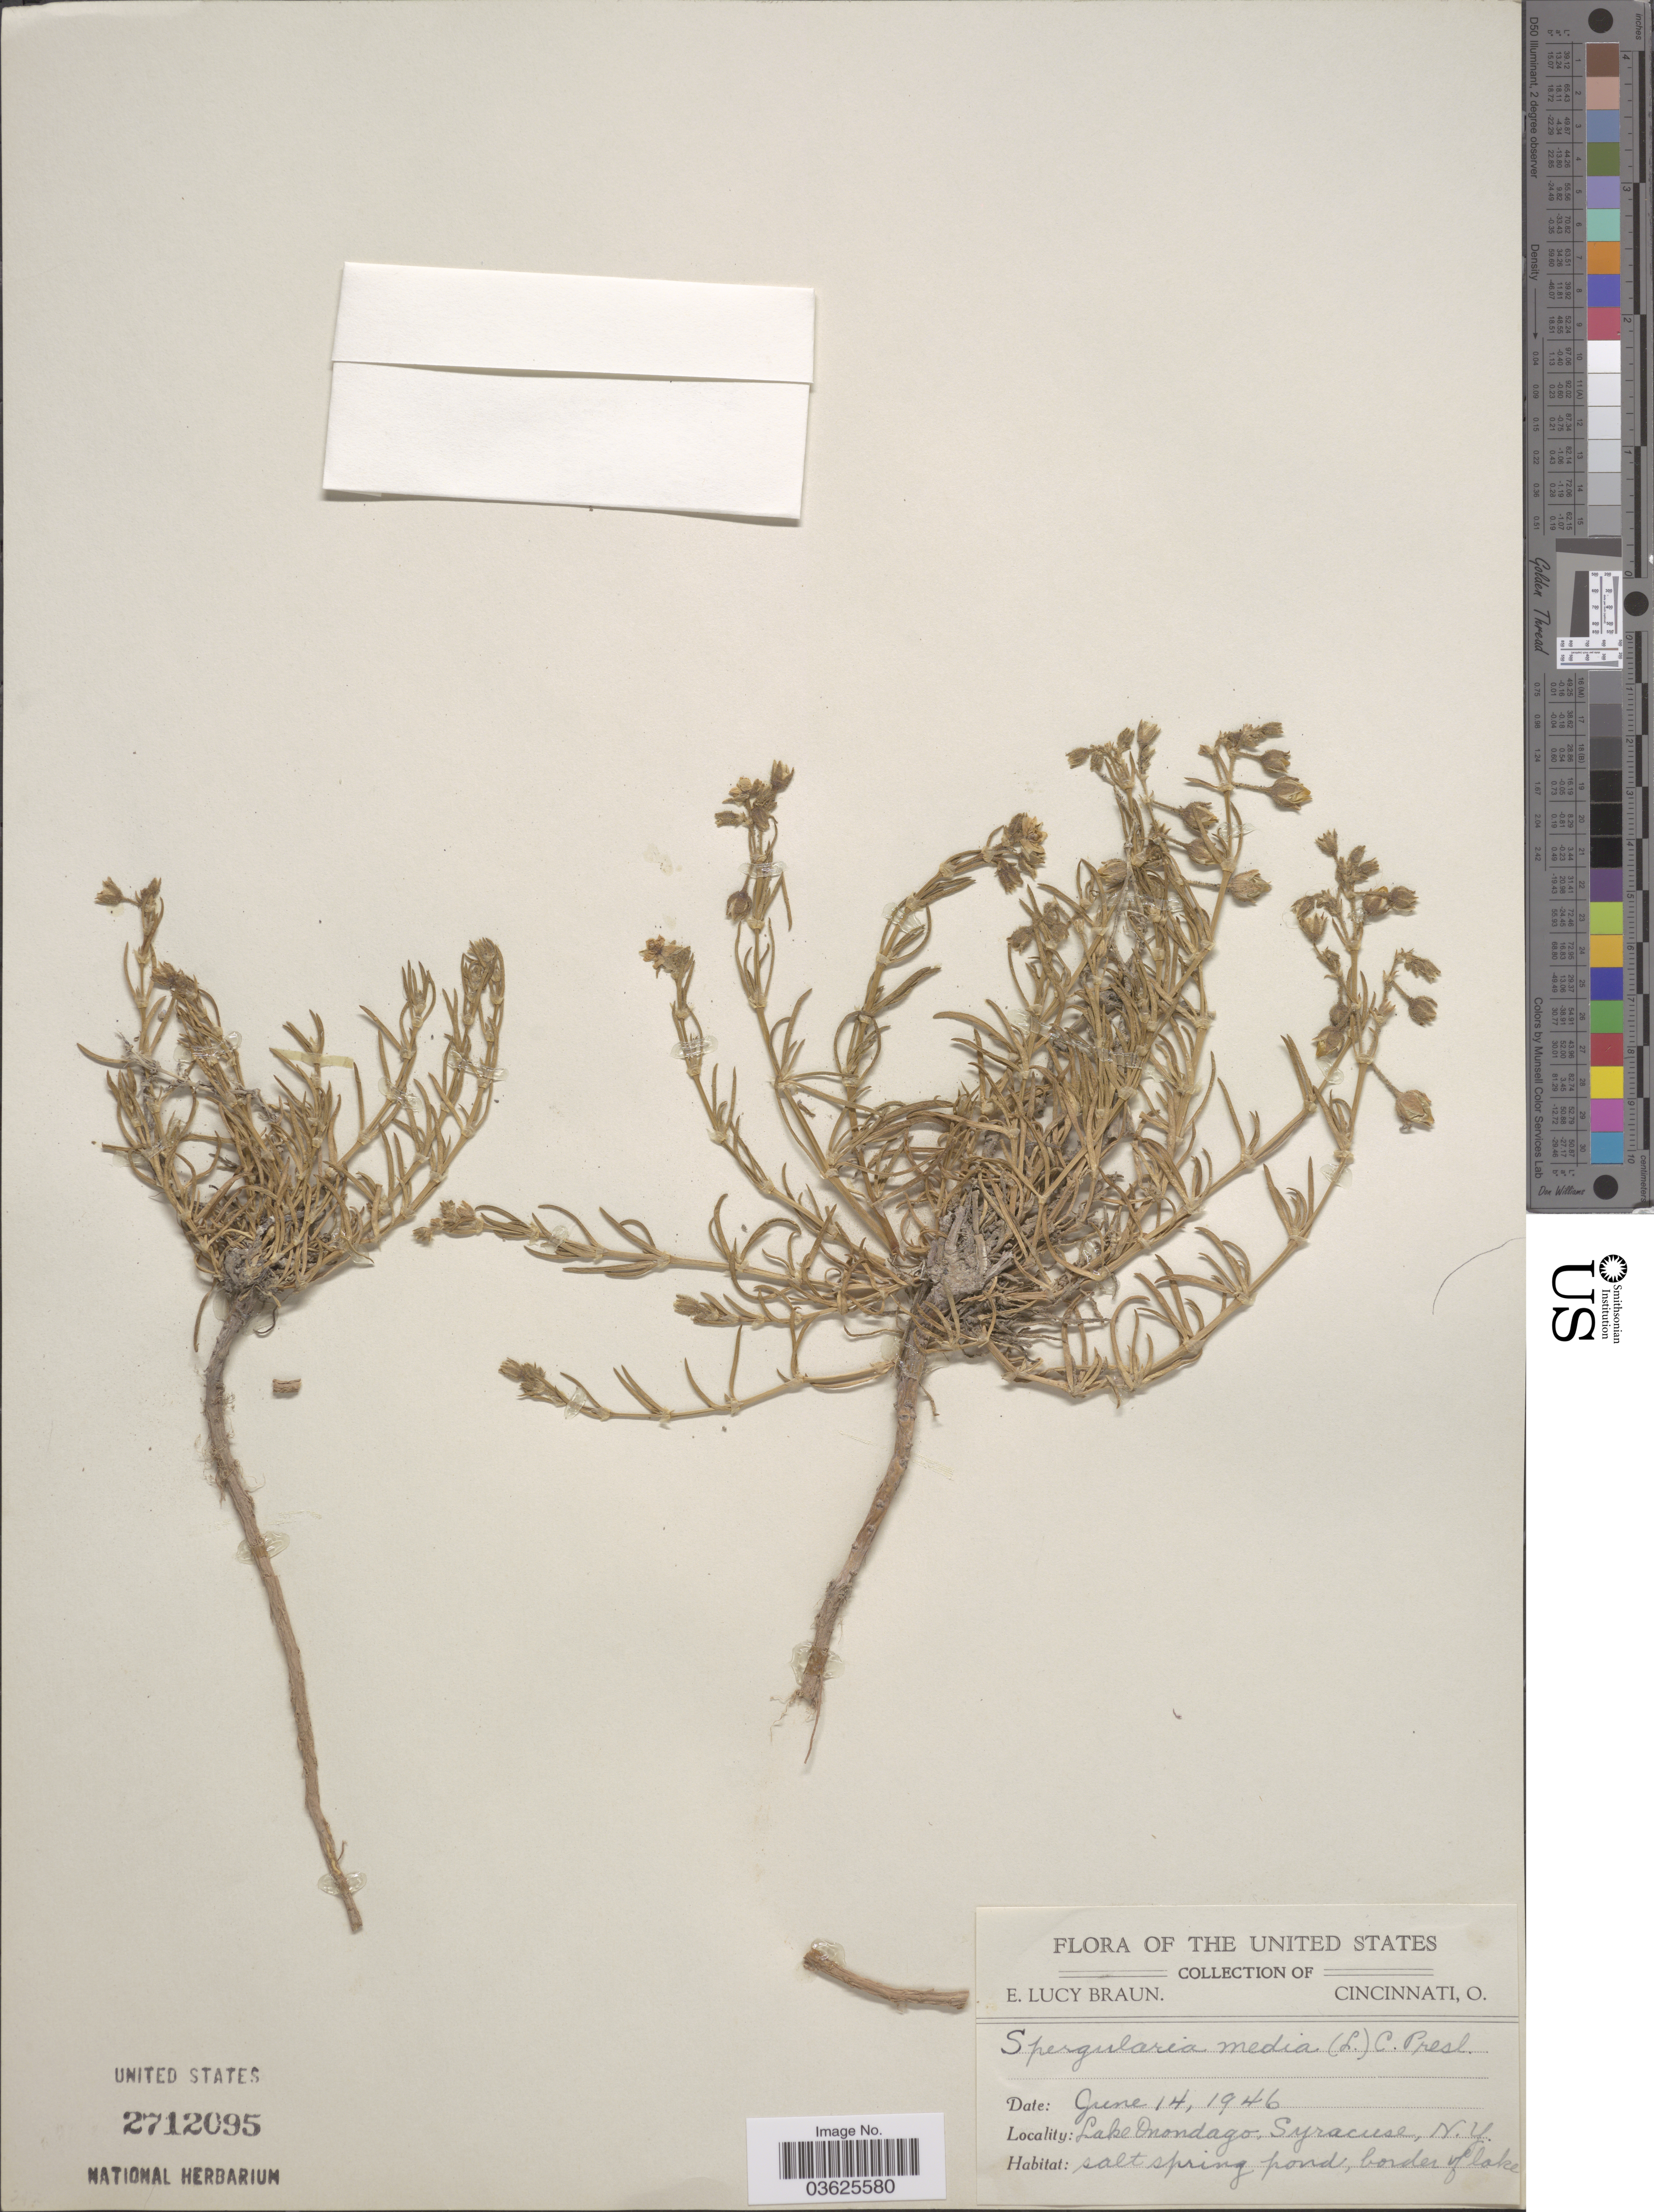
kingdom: Plantae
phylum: Tracheophyta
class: Magnoliopsida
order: Caryophyllales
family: Caryophyllaceae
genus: Spergularia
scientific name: Spergularia media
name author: (L.) C. Presl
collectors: E. L. Braun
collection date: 1946-06-14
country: United States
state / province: New York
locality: Lake Onondago, Syracuse.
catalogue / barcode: US 2712095